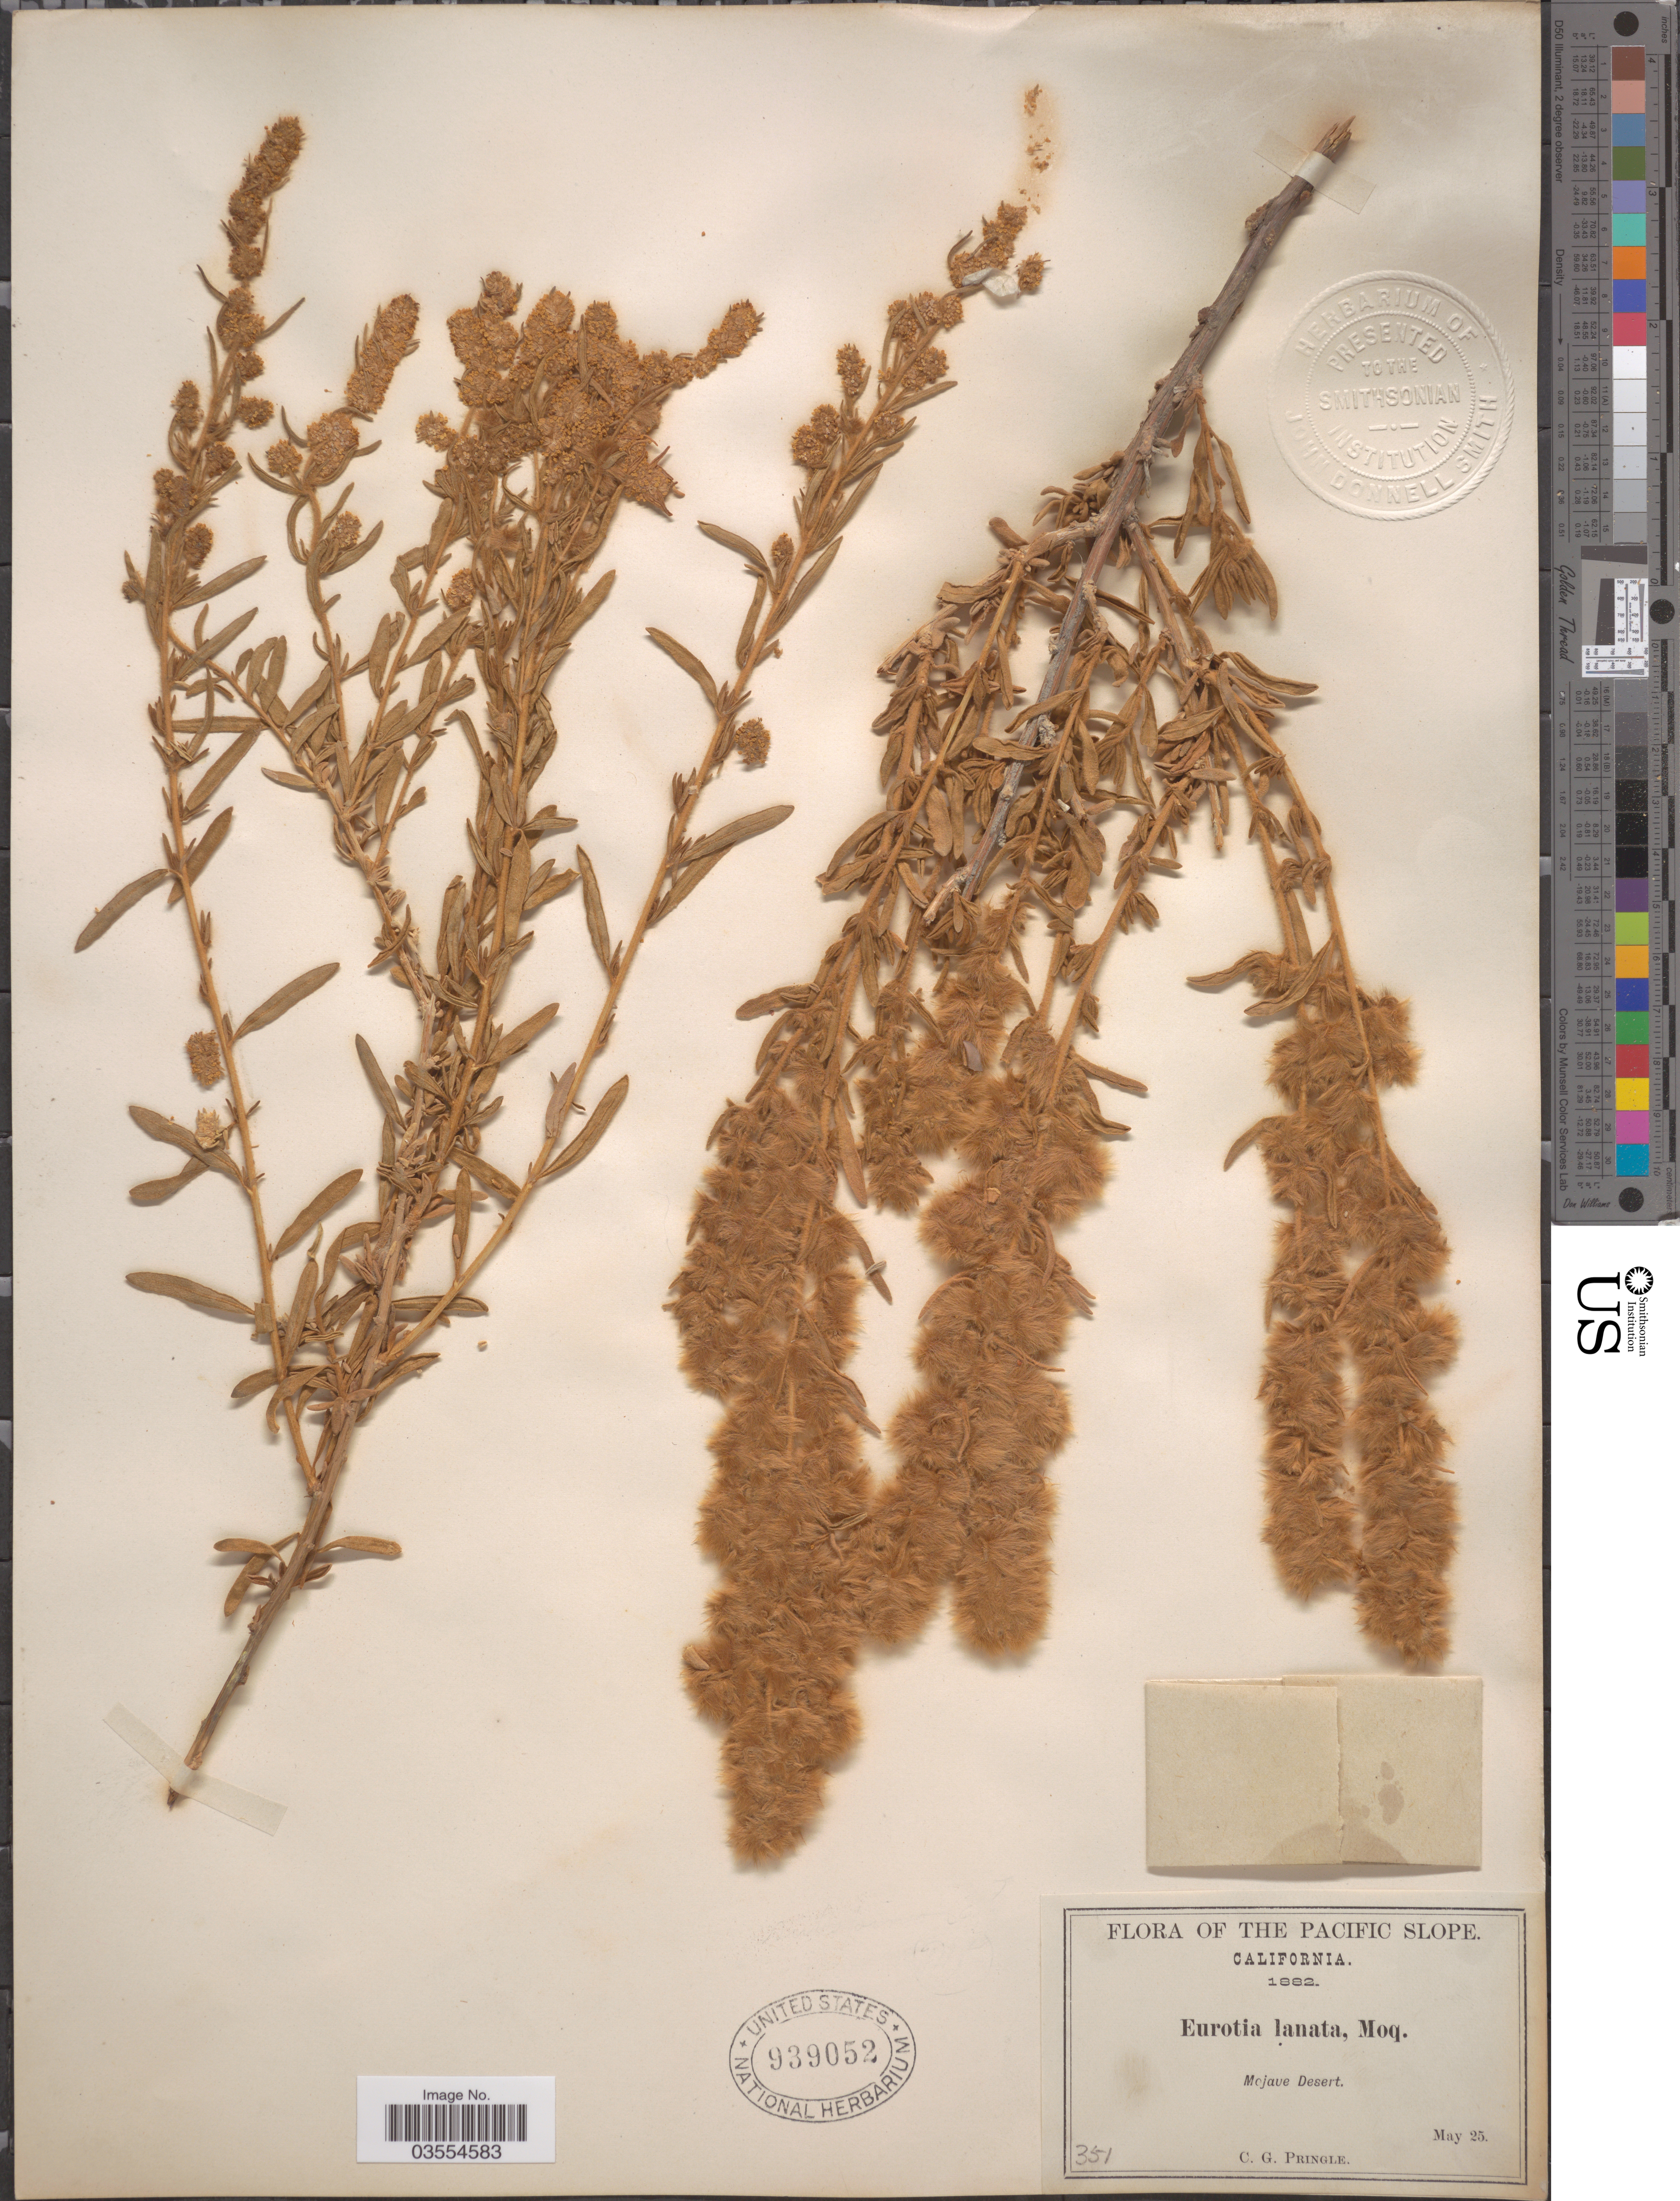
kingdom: Plantae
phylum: Tracheophyta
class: Magnoliopsida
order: Caryophyllales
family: Amaranthaceae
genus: Krascheninnikovia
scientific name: Krascheninnikovia lanata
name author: (Pursh) A. Meeuse & A.Smit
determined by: U.S. National Herbarium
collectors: C. G. Pringle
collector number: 351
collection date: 1882-05-25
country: United States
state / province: California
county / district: San Bernardino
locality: The Pacific Slope. Mojave Desert.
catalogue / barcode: US 939052